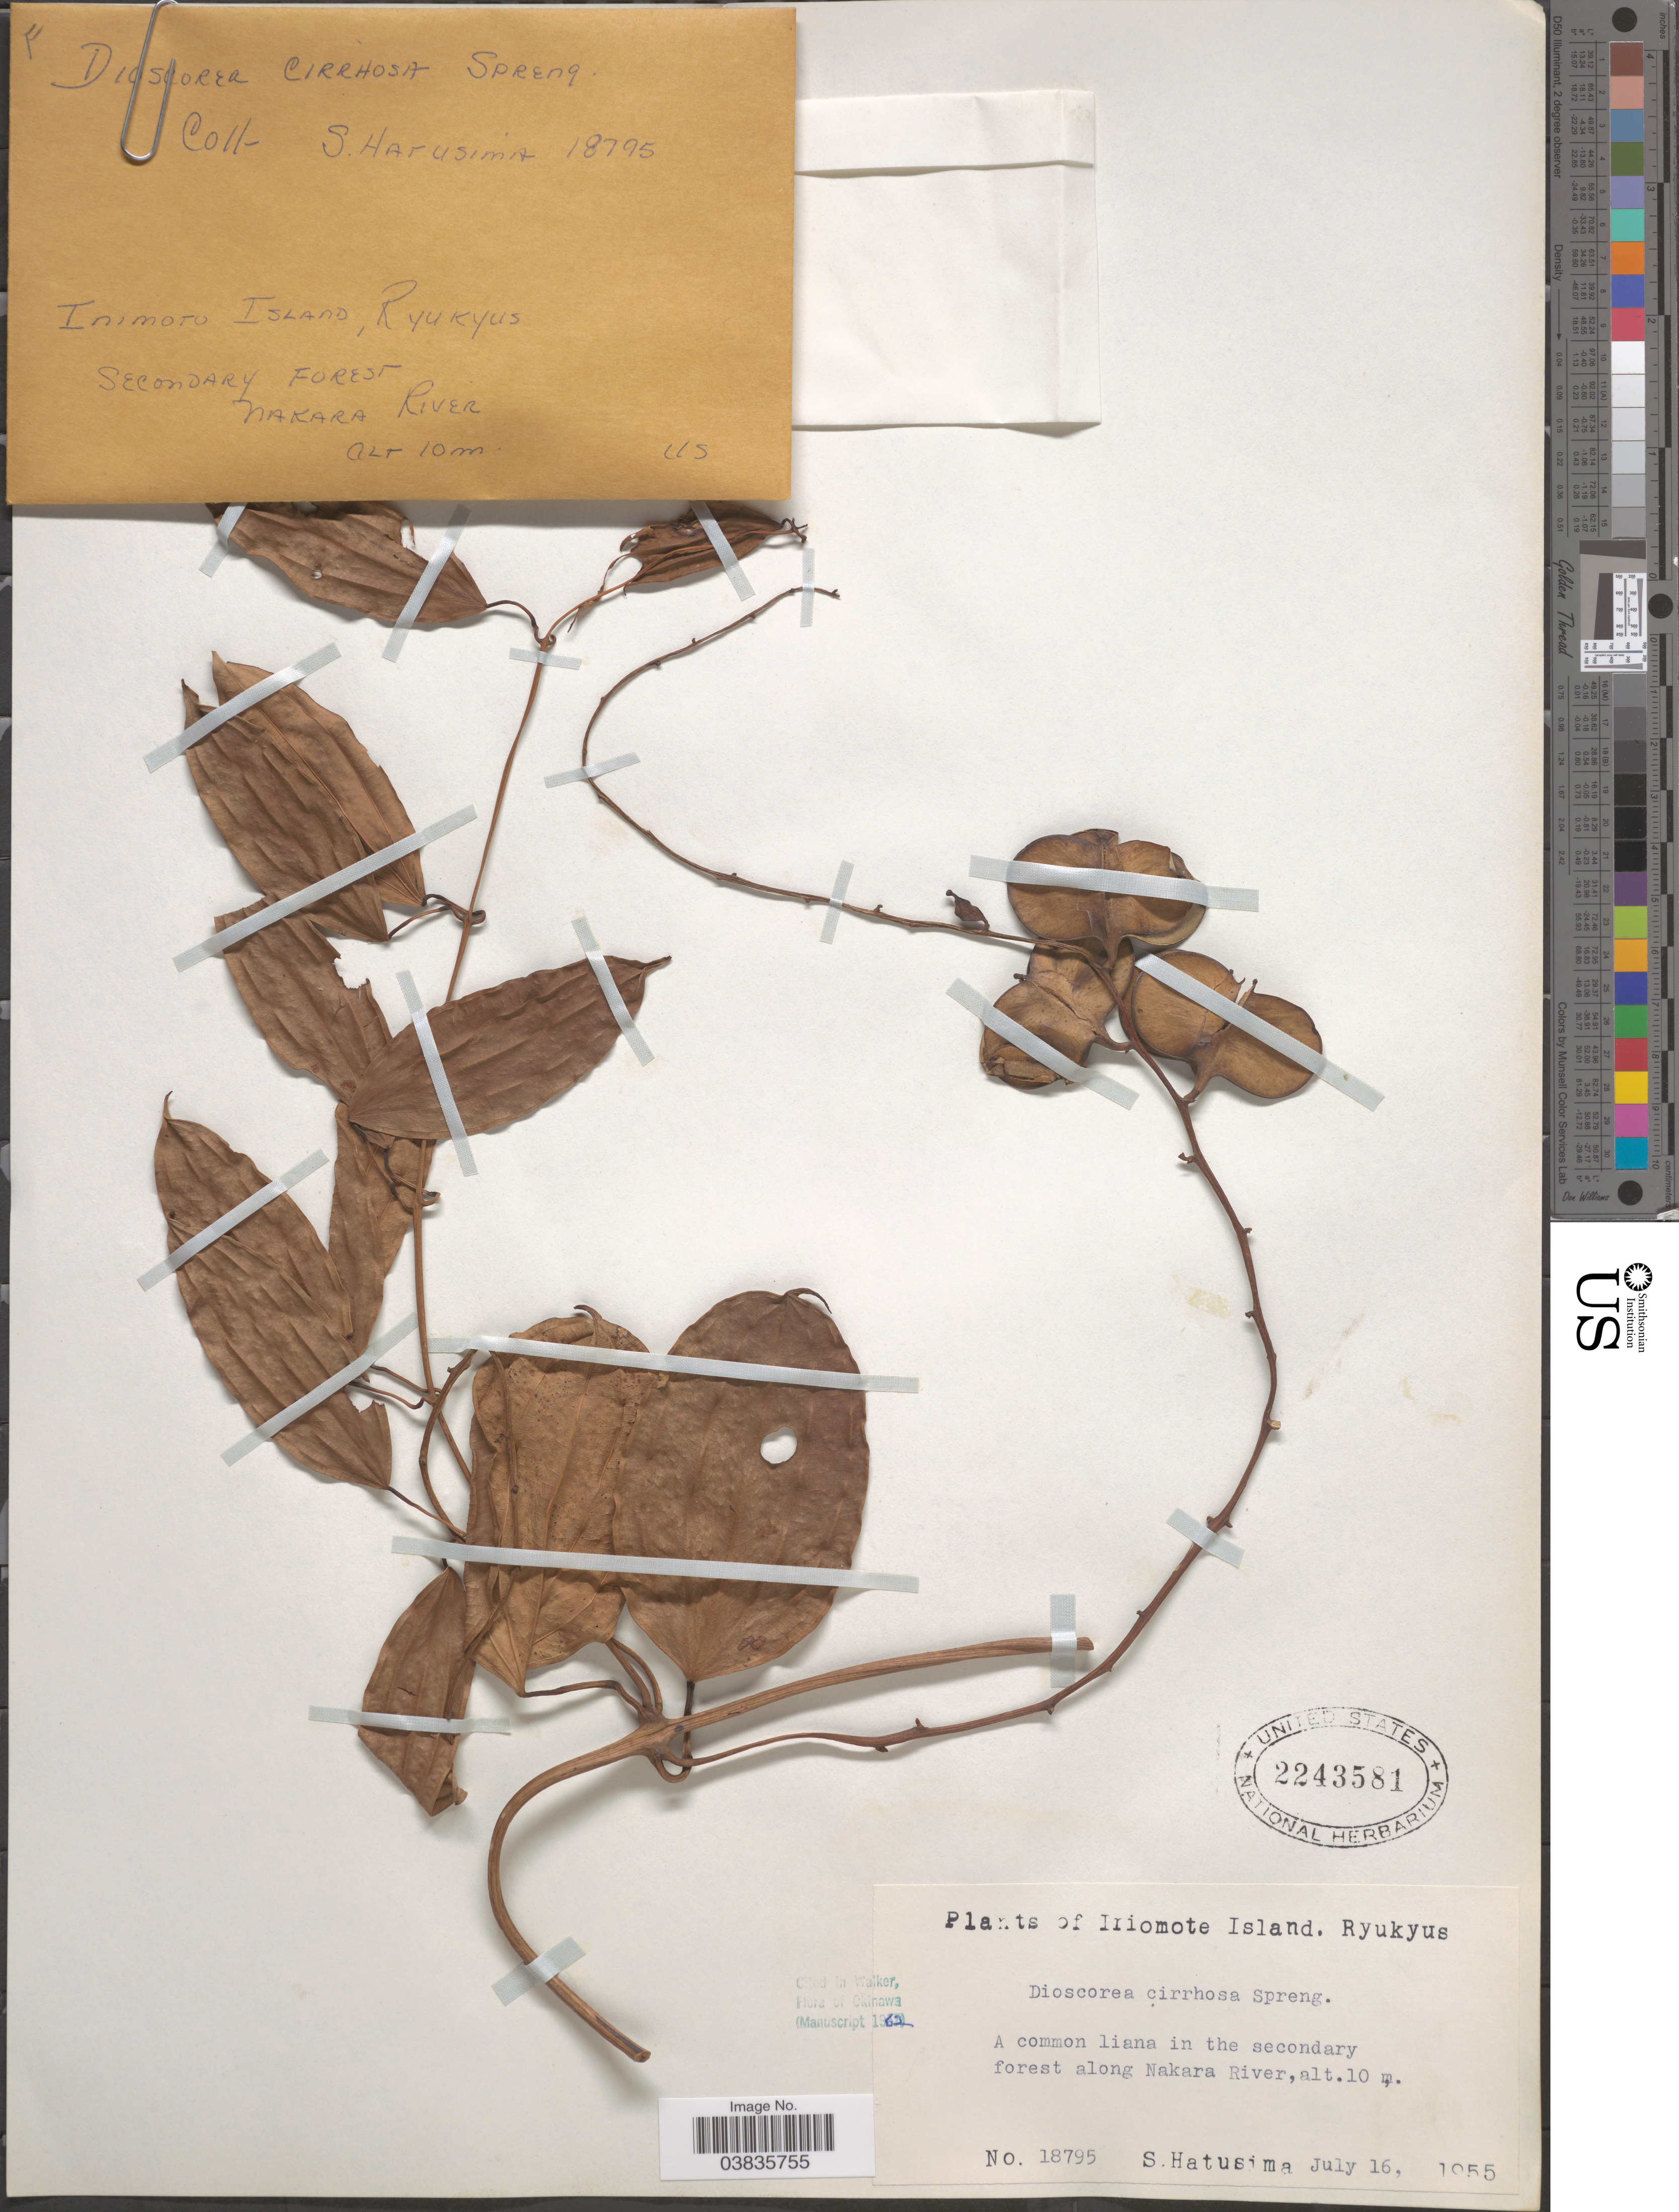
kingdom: Plantae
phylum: Tracheophyta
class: Liliopsida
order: Dioscoreales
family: Dioscoreaceae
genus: Dioscorea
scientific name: Dioscorea cirrhosa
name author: Lour.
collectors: S. Hatusima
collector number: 18795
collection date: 1955-07-16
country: Japan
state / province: Okinawa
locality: Iriomote Island. Ryukyus. A common liana in the secondary forest along Nakara River.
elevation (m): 10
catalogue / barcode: US 2243581